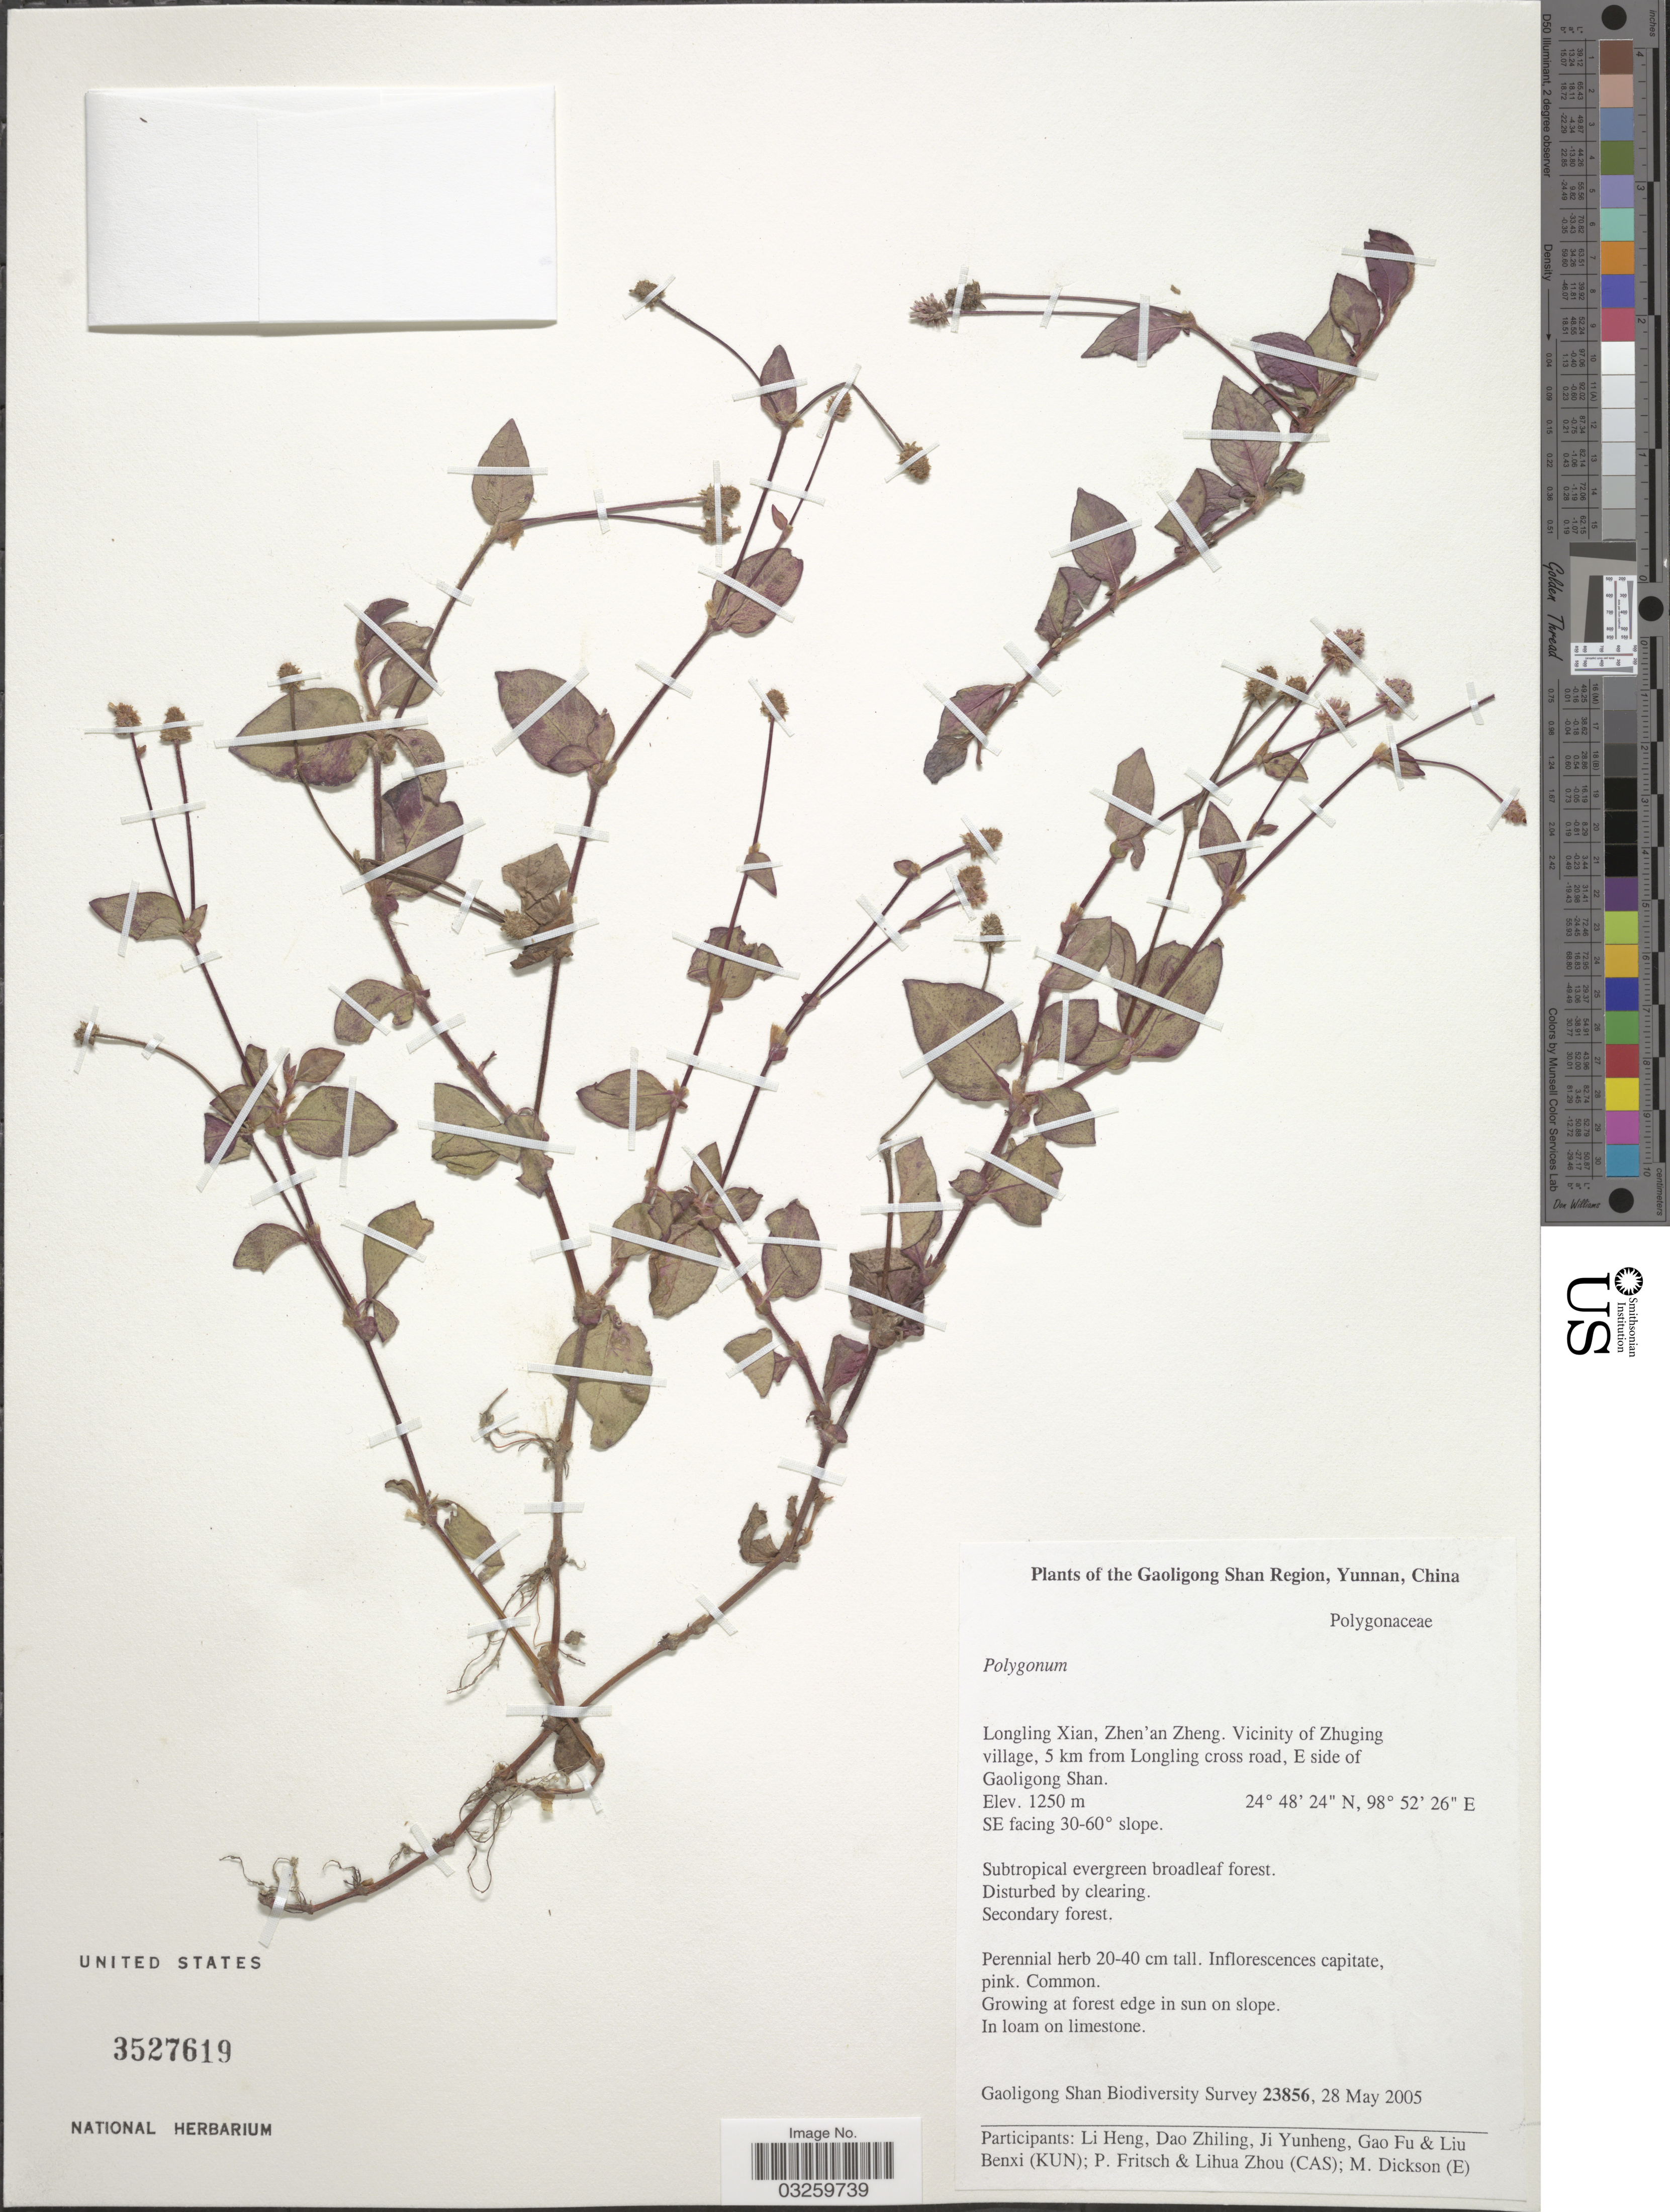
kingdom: Plantae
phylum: Tracheophyta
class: Magnoliopsida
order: Caryophyllales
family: Polygonaceae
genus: Persicaria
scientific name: Persicaria capitata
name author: (Buch.-Ham. ex D. Don) H. Gross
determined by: Strong, Mark T., (BOT), Smithsonian Institution - National Museum of Natural History (UNITED STATES)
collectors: Gaoligong Shan Biodiversity Survey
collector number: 23856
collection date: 2005-05-28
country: China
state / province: Yunnan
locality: Gaoligong Shan Region, Yunnan. Longling Xian, Zhen'an Zheng. Vicinity of Zhuging village, 5 km from Longling cross road, E side of Gaoligong Shan. SE facing 30-60° slope.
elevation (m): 1250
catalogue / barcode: US 3527619